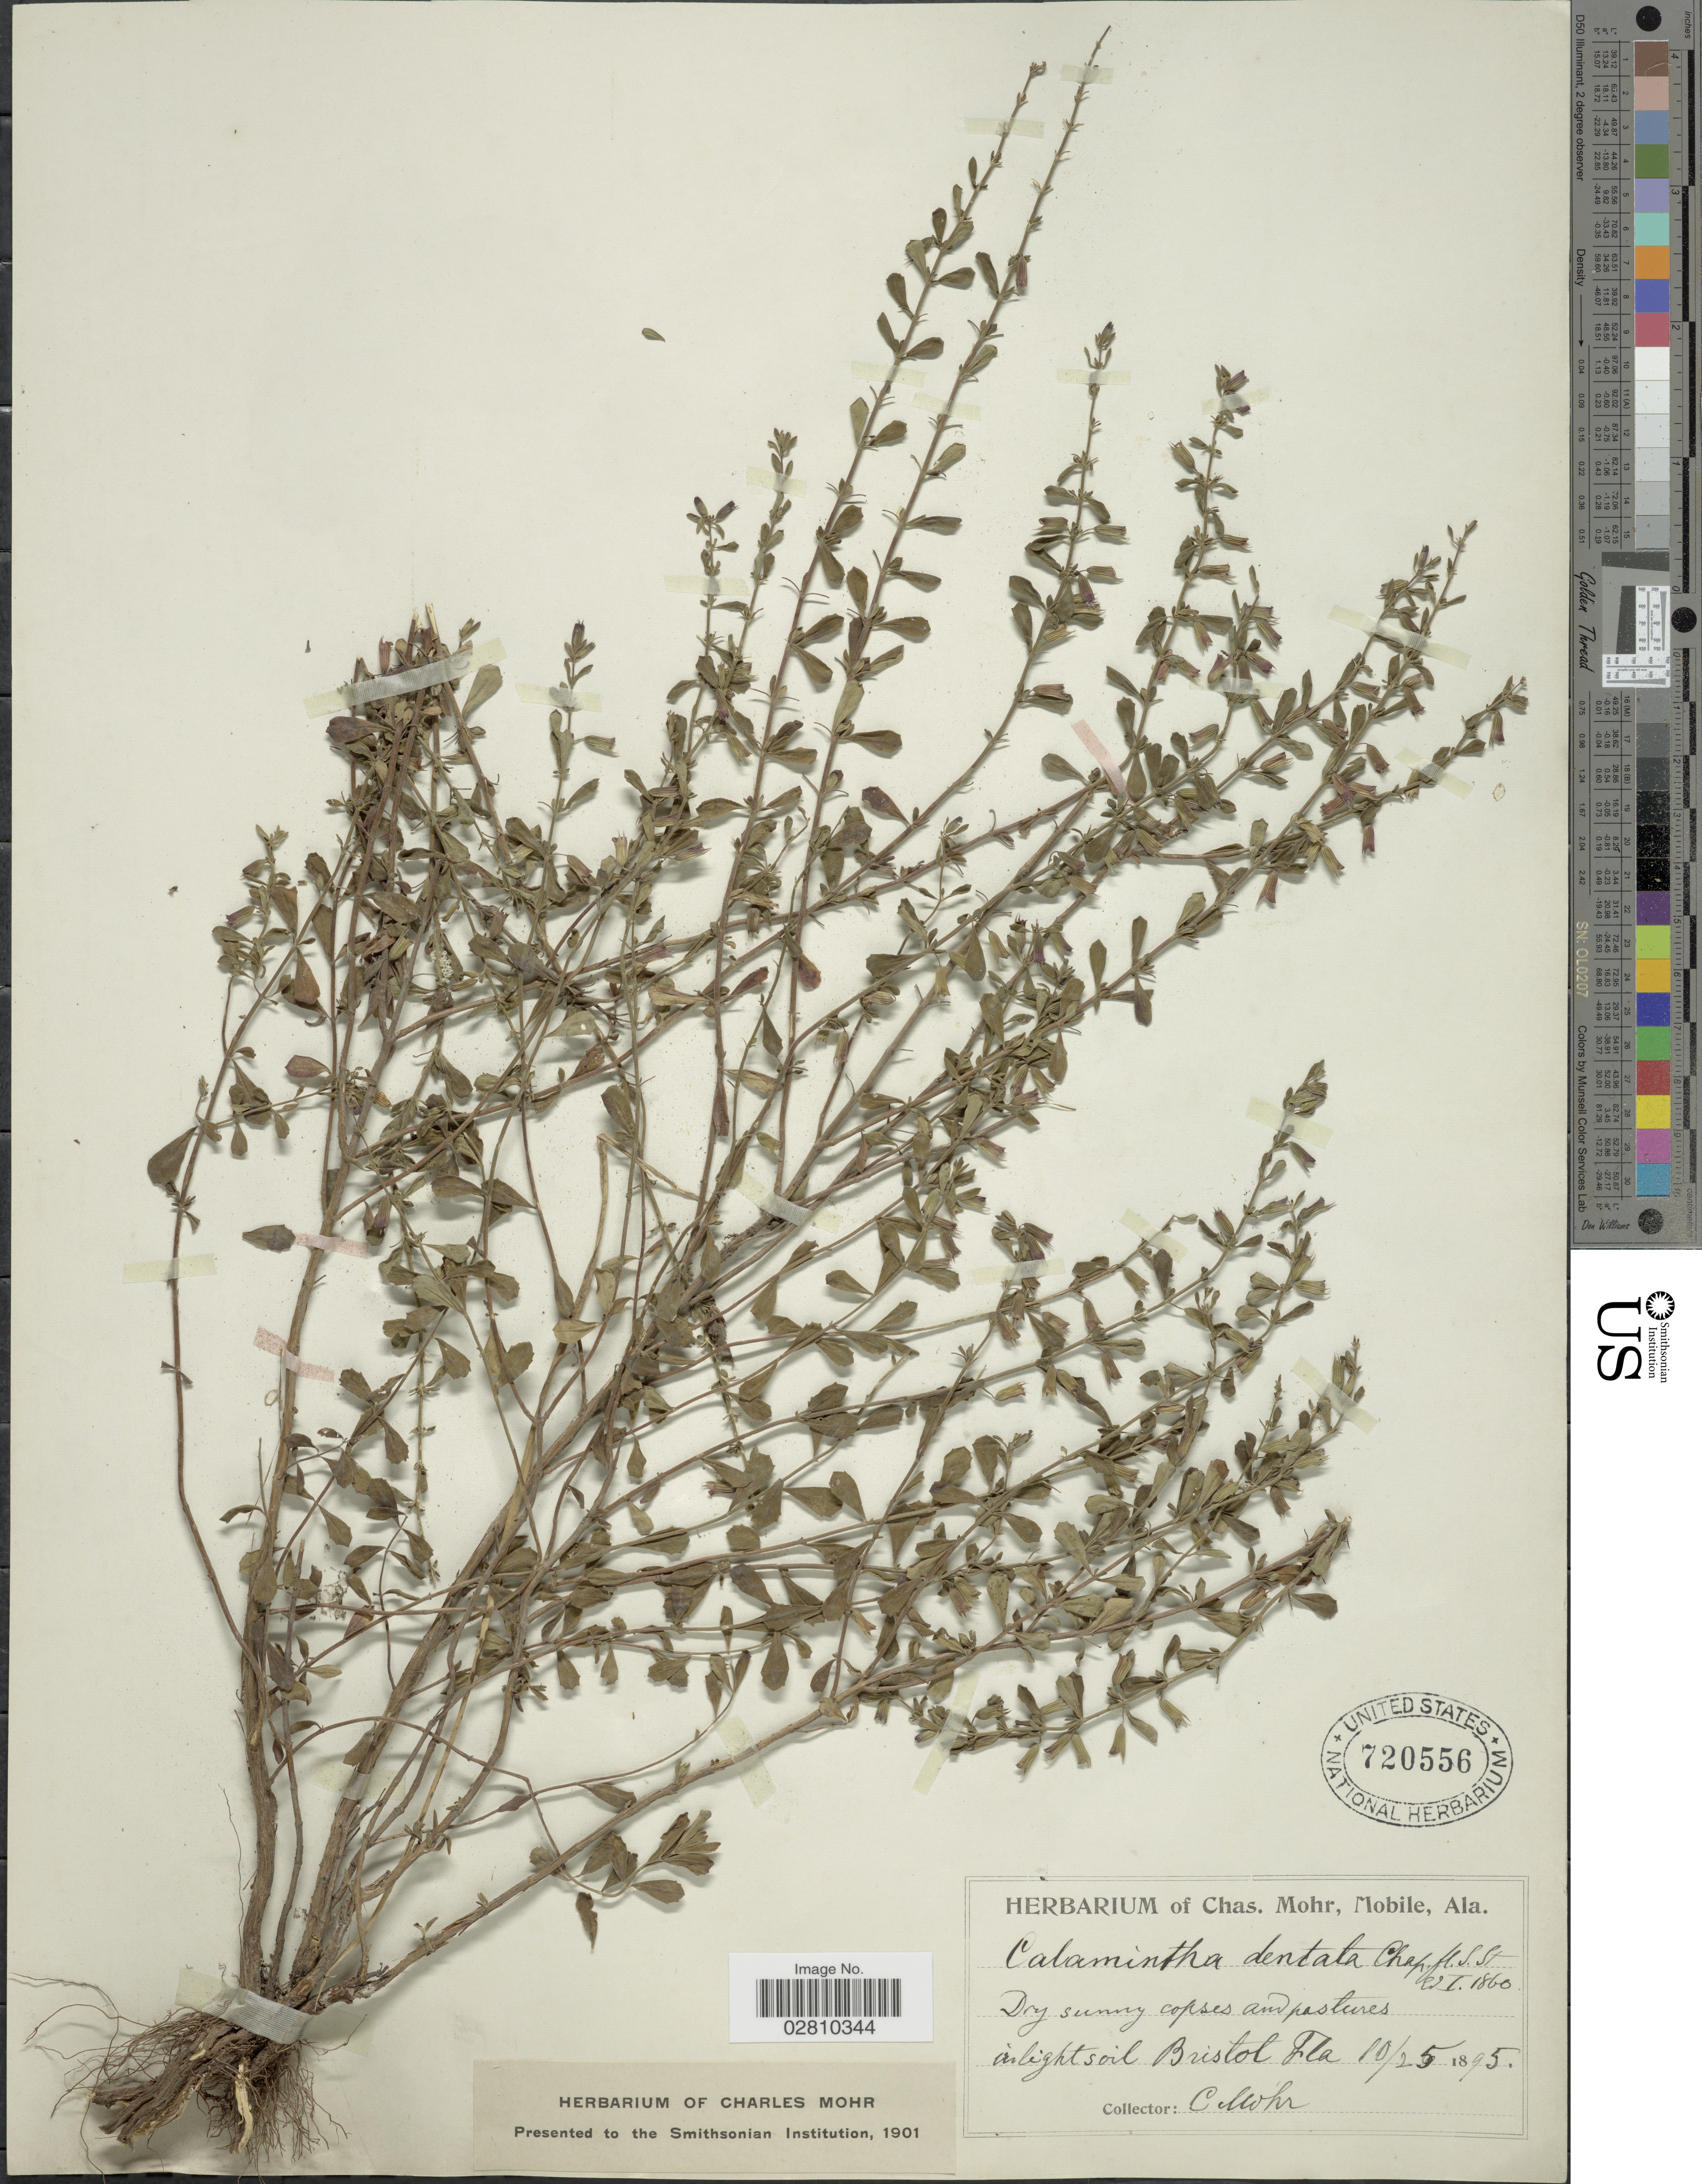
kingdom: Plantae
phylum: Tracheophyta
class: Magnoliopsida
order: Lamiales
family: Lamiaceae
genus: Clinopodium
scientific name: Clinopodium dentatum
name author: (Chapm.) Kuntze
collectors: Mohr, C. T. (herbarium)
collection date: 1895-10-25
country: United States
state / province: Florida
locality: Dry sunny copses and pastures inlight soil Bristol, Fla.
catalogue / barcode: US 720556